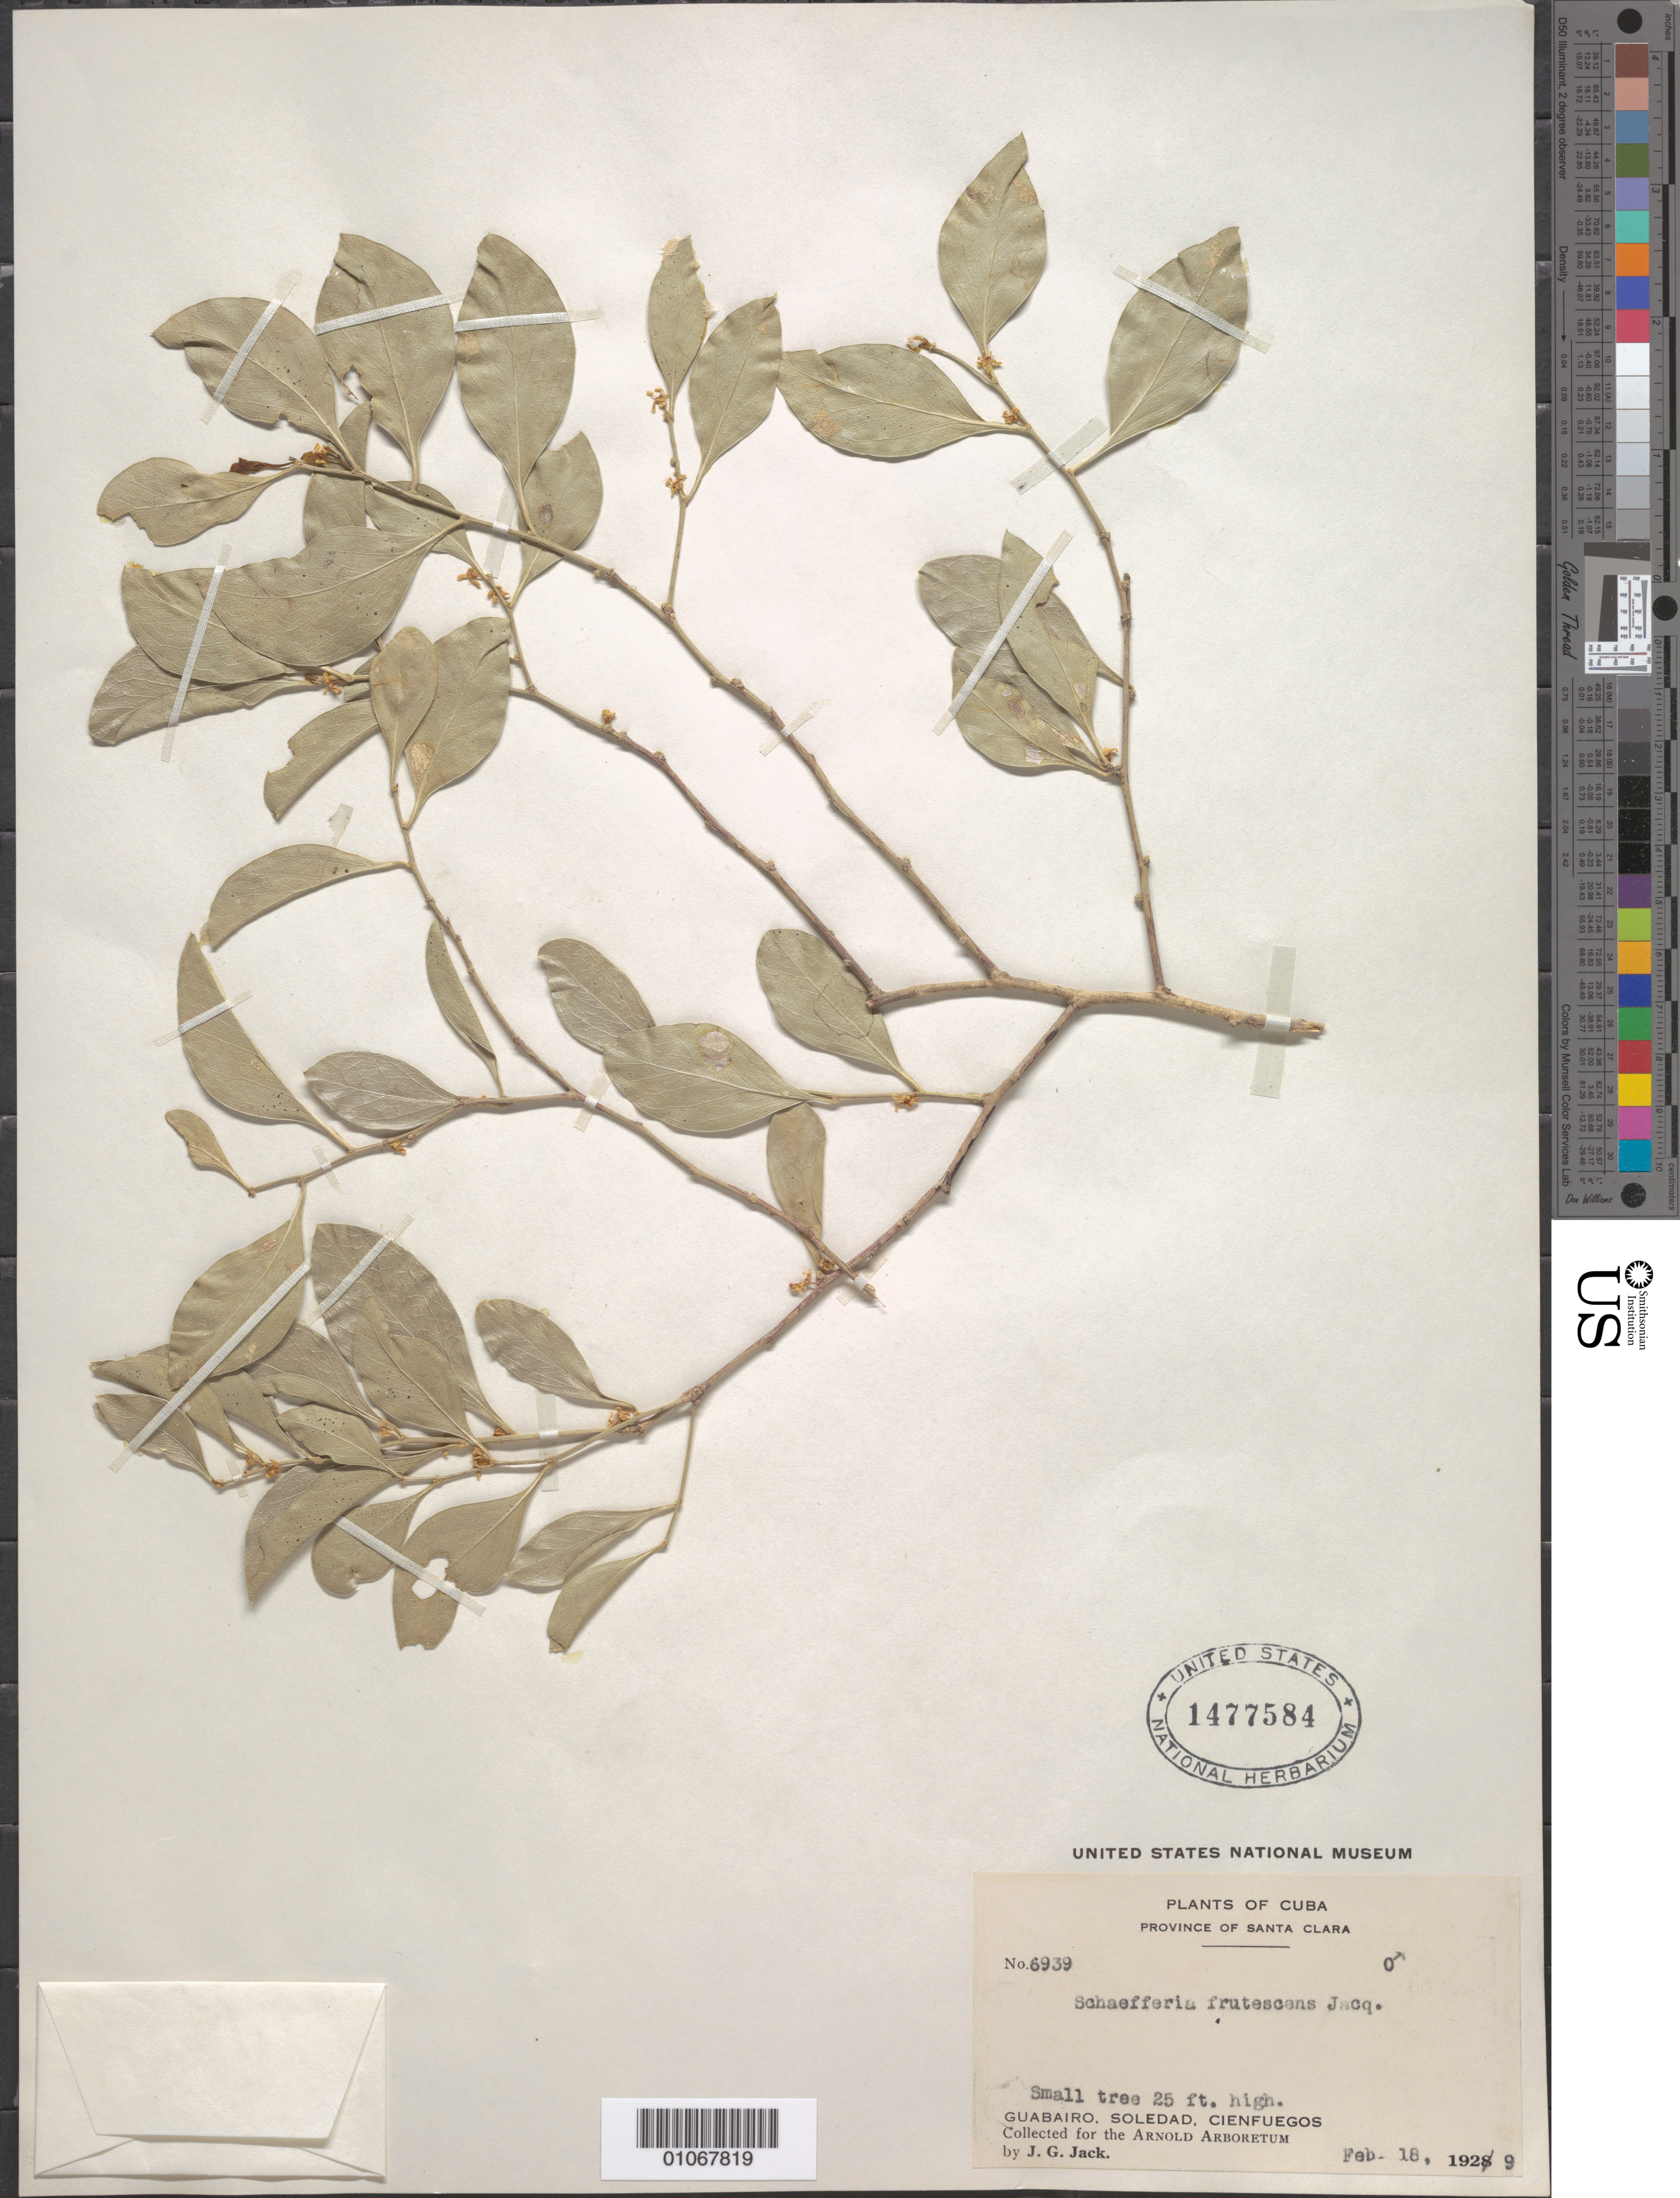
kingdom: Plantae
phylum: Tracheophyta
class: Magnoliopsida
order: Celastrales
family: Celastraceae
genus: Schaefferia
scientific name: Schaefferia frutescens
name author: Jacq.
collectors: J. G. Jack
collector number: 6939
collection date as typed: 18 Feb 1929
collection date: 1929-02-18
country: Cuba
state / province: Cienfuegos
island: Cuba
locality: Guabairo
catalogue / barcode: US 1477584